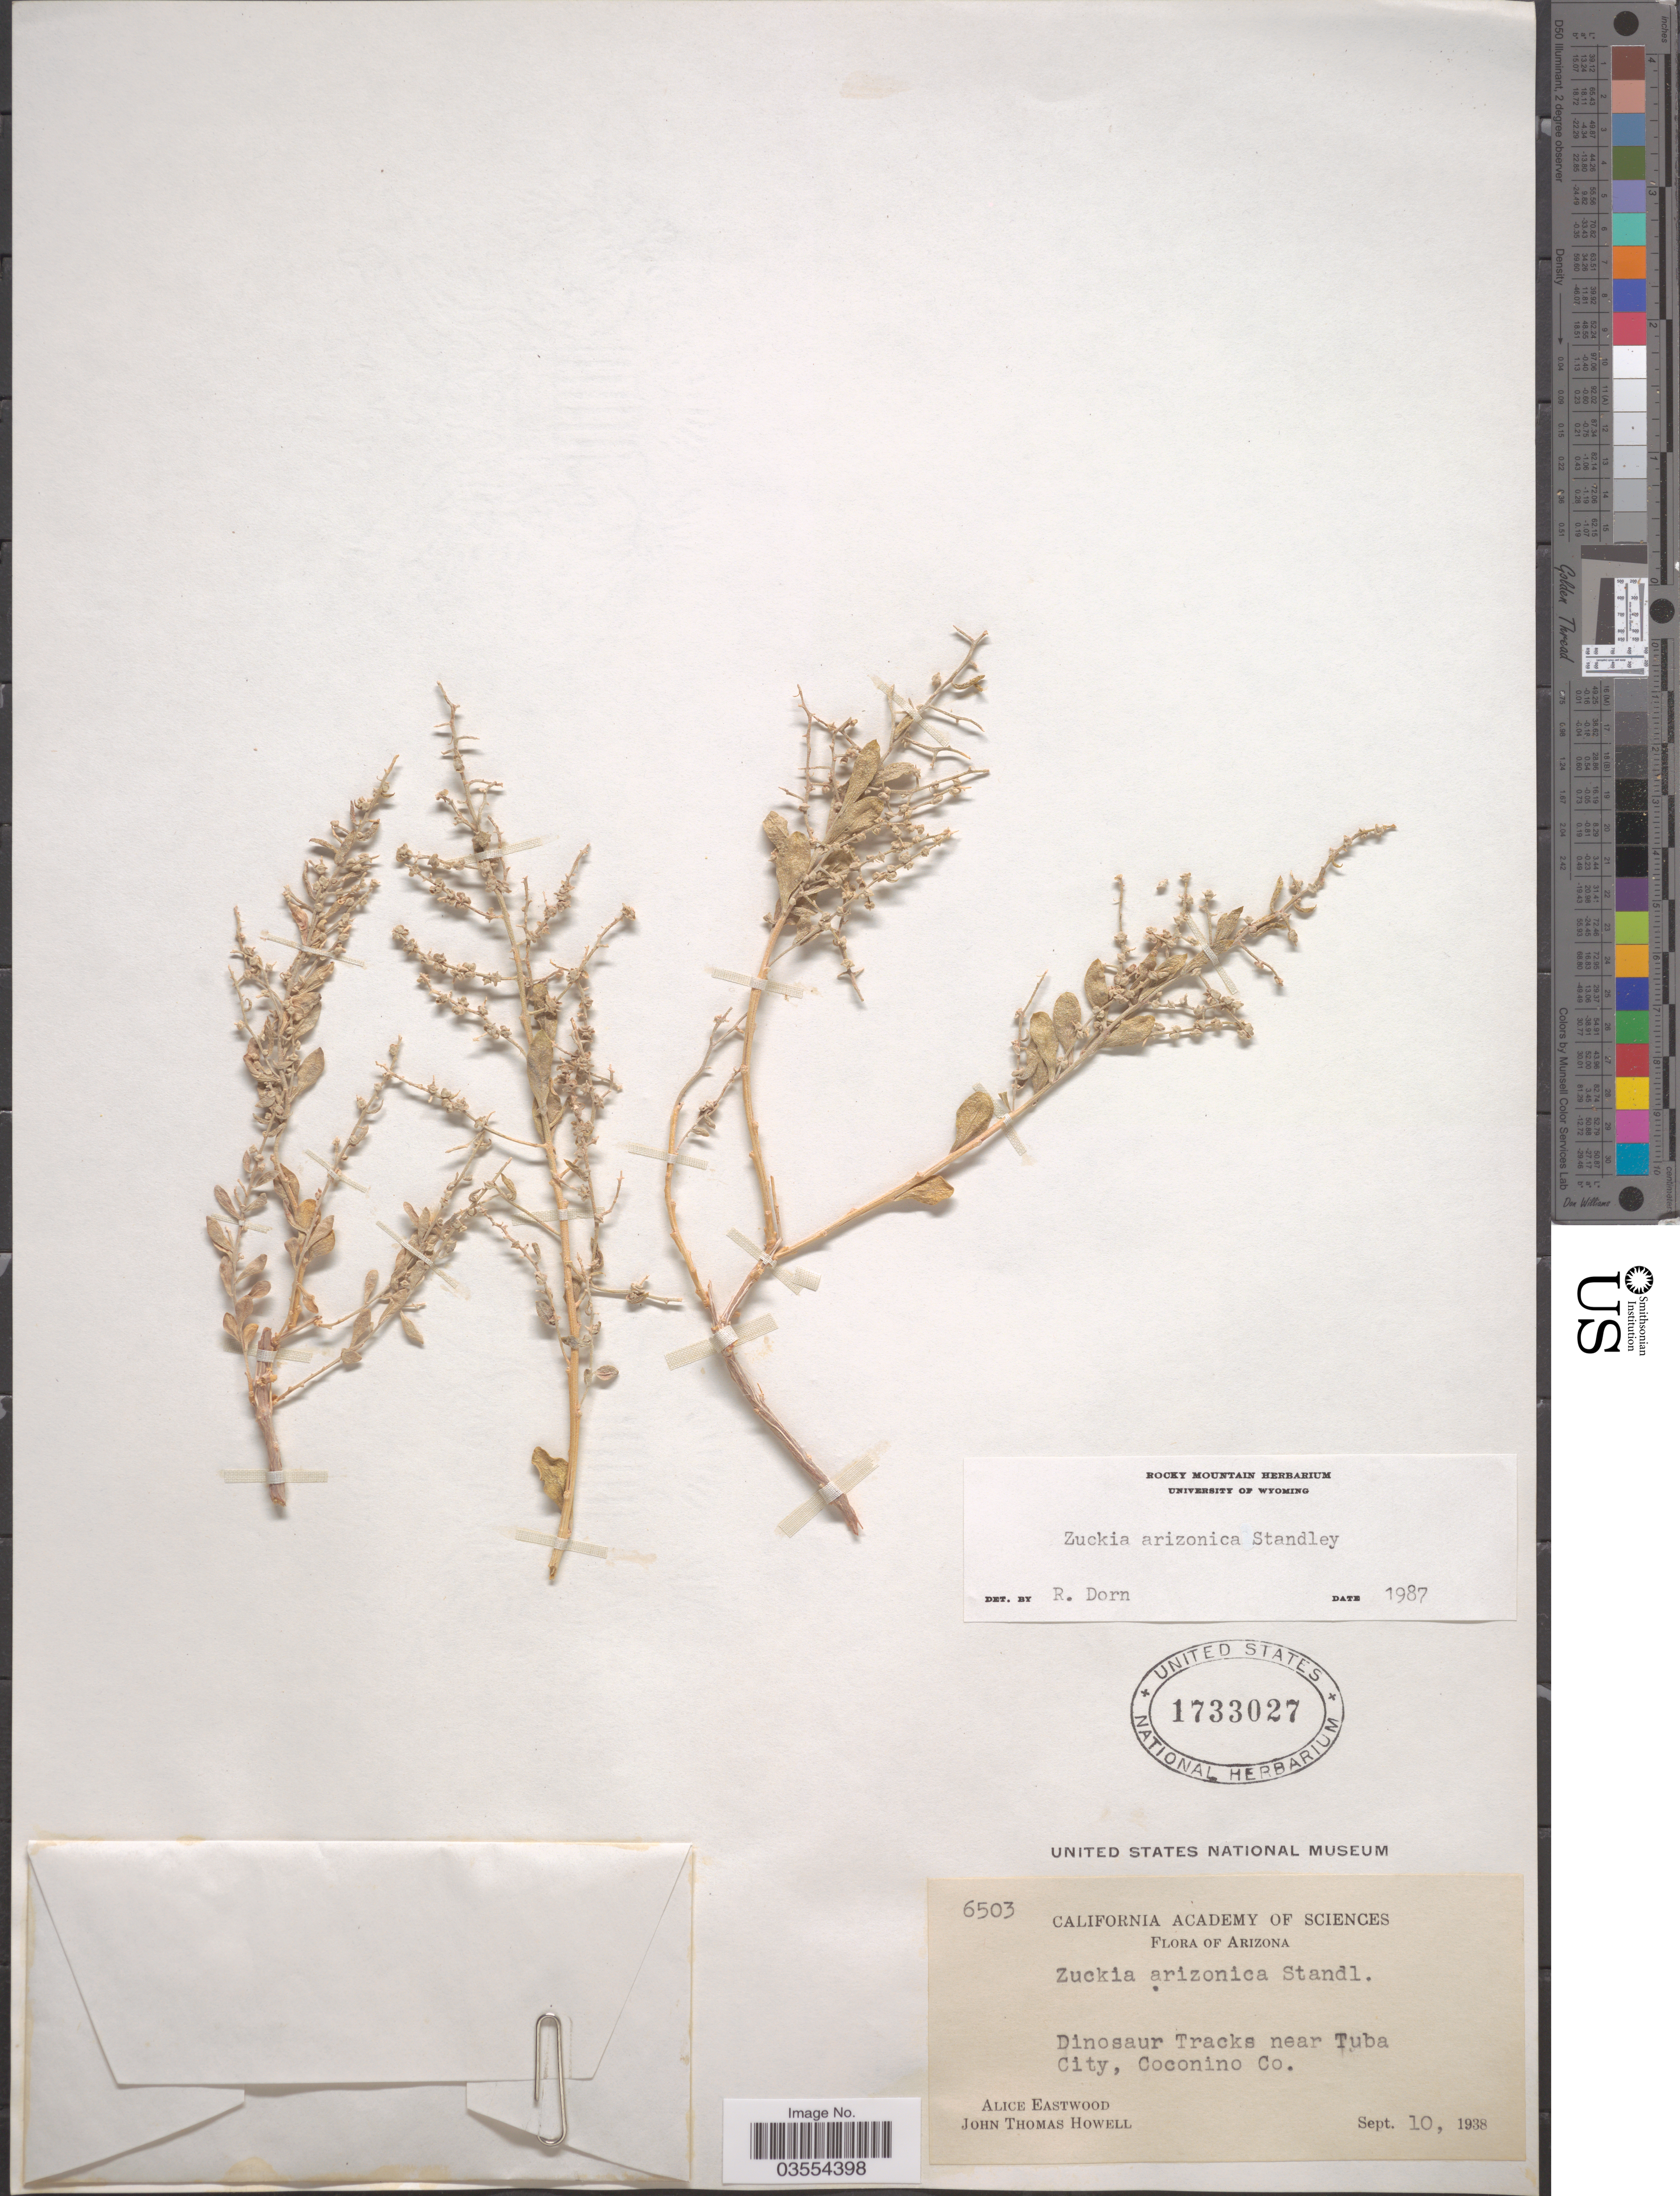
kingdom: Plantae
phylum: Tracheophyta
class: Magnoliopsida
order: Caryophyllales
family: Amaranthaceae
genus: Grayia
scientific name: Grayia arizonica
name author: (Standl.) E.H. Zacharias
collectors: A. Eastwood & J. T. Howell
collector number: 6503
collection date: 1938-09-10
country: United States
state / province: Arizona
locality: Dinosaur Tracks near Tuba City, Coconino Co.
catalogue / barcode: US 1733027